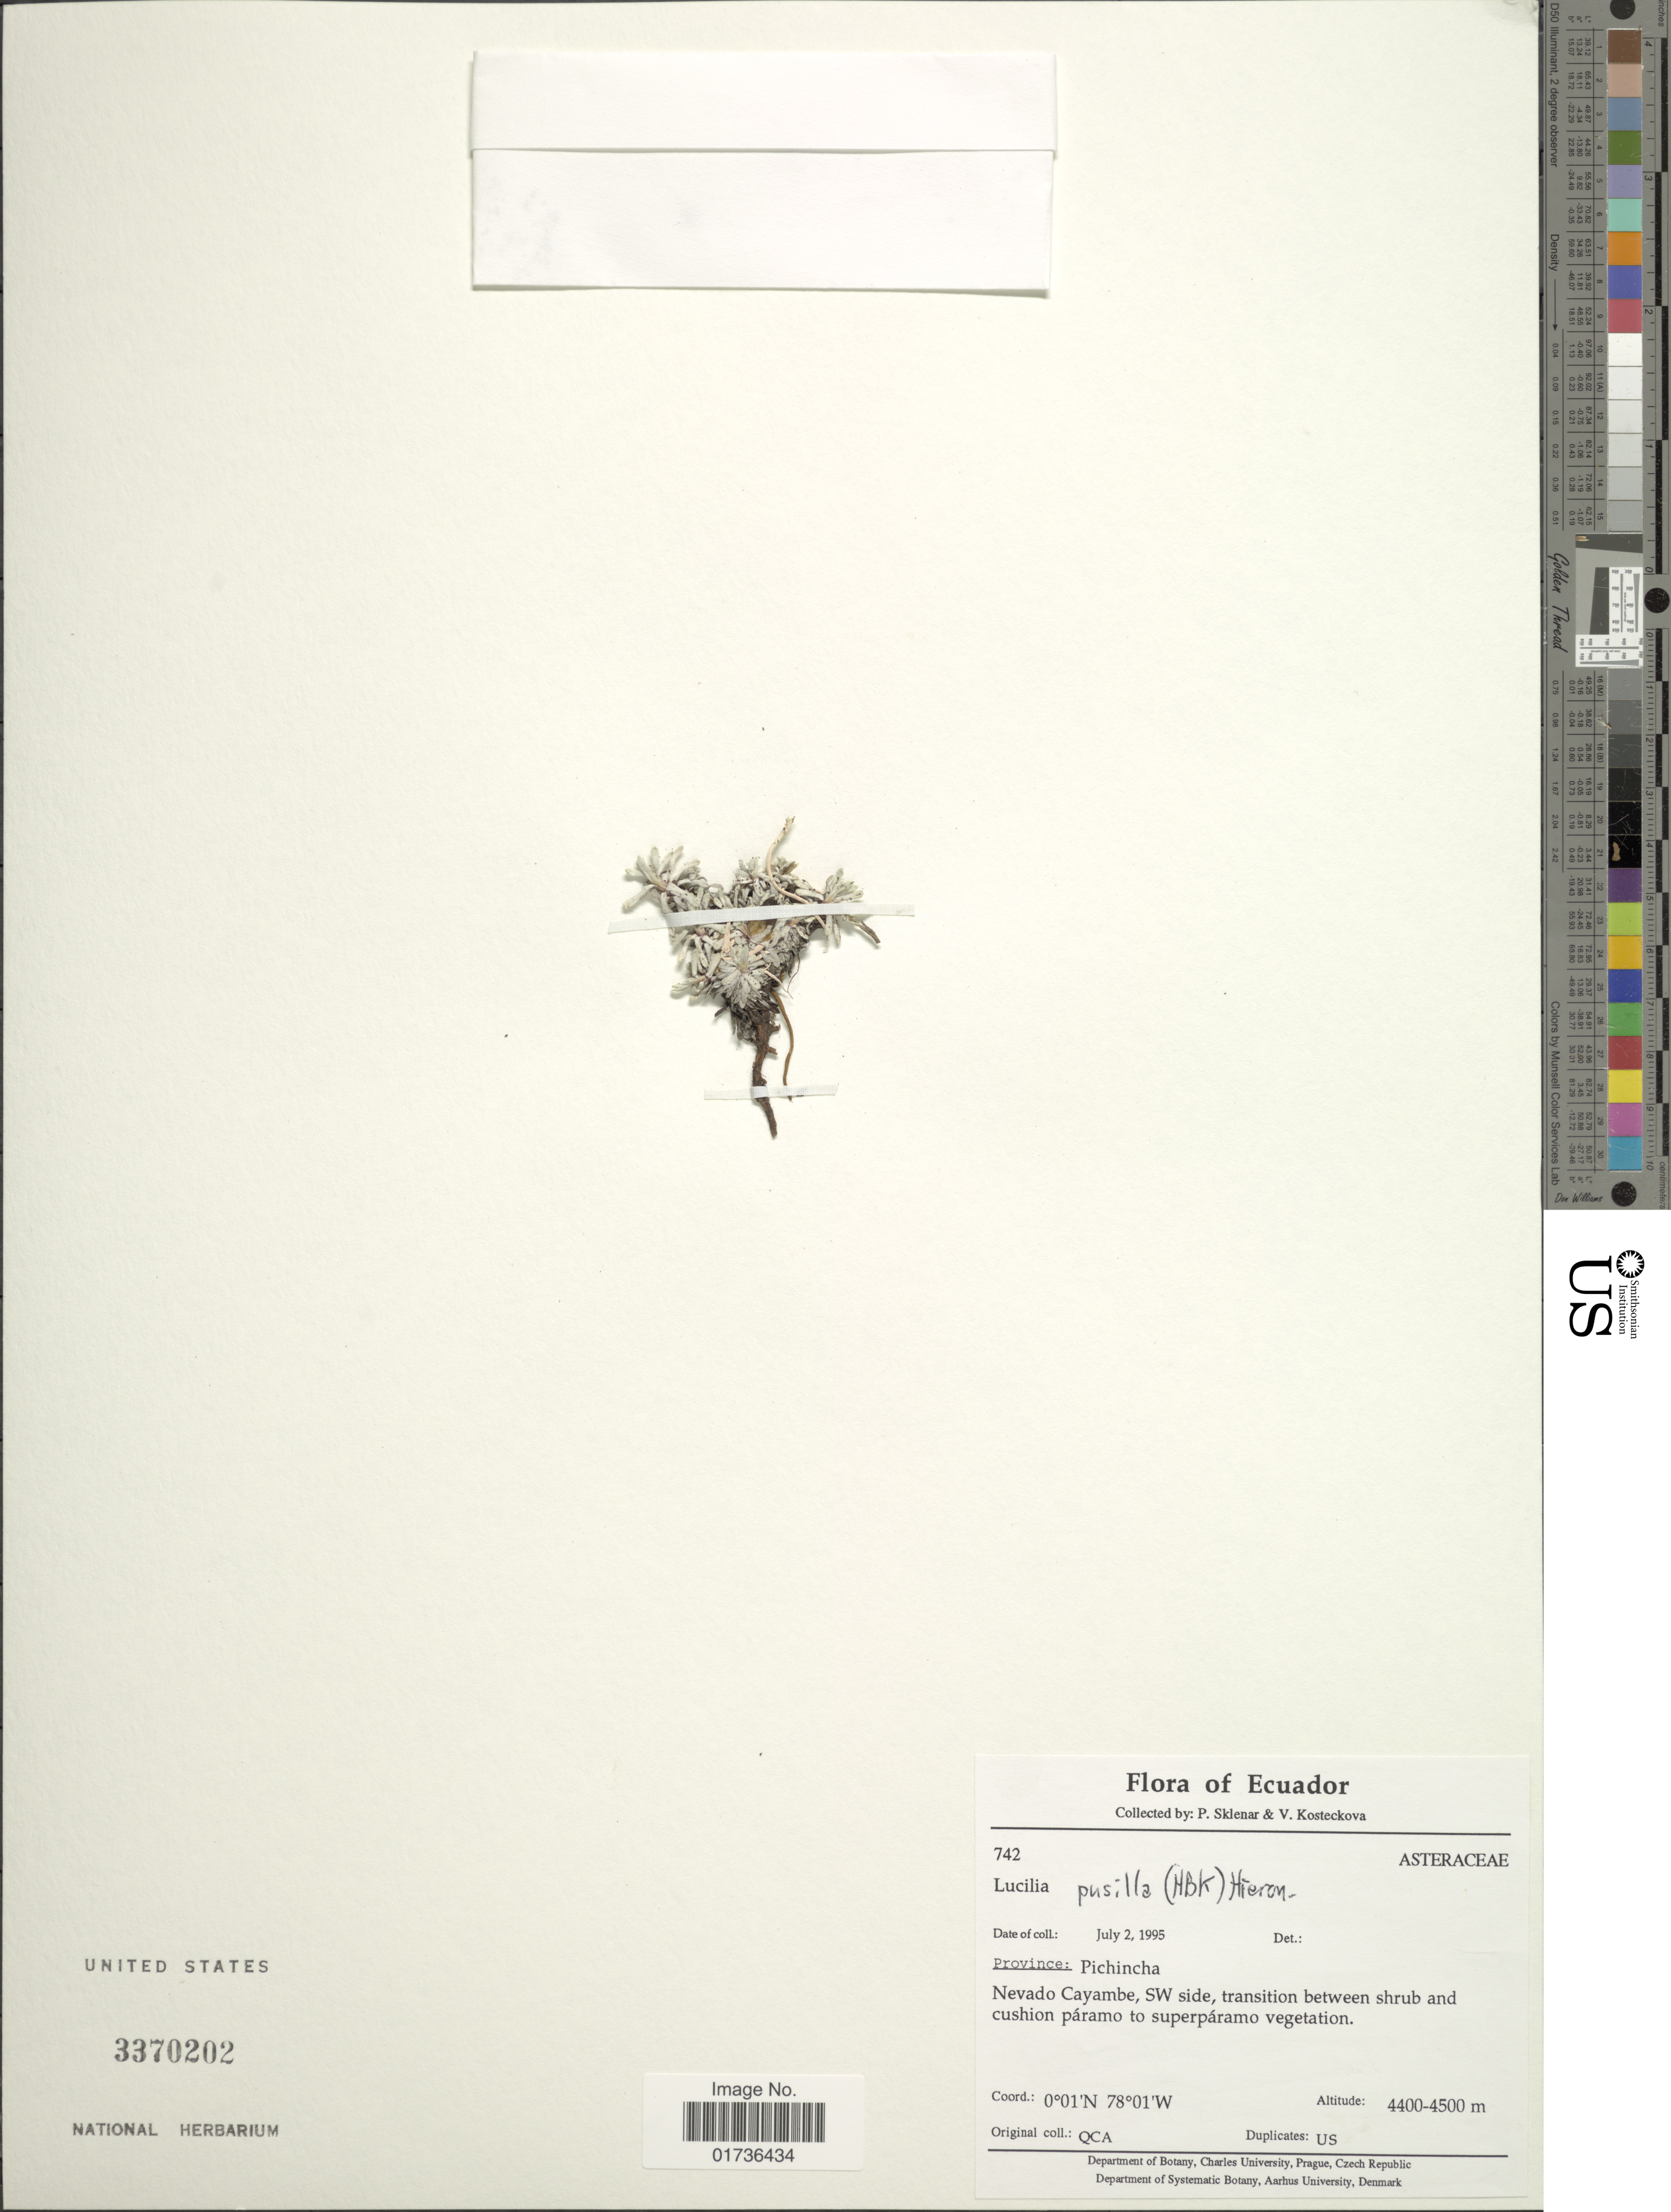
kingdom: Plantae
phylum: Tracheophyta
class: Magnoliopsida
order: Asterales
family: Asteraceae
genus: Lucilia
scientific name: Lucilia kunthiana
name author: (DC.) Zardini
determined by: Dillon, M. O.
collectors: P. Sklenár & V. Kosteckova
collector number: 742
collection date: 1995-07-02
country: Ecuador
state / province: Pichincha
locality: Nevado Cayambe, SW side, transition between shrub and cushion páramo to superpáramo vegetation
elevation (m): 4400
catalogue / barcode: US 3370202